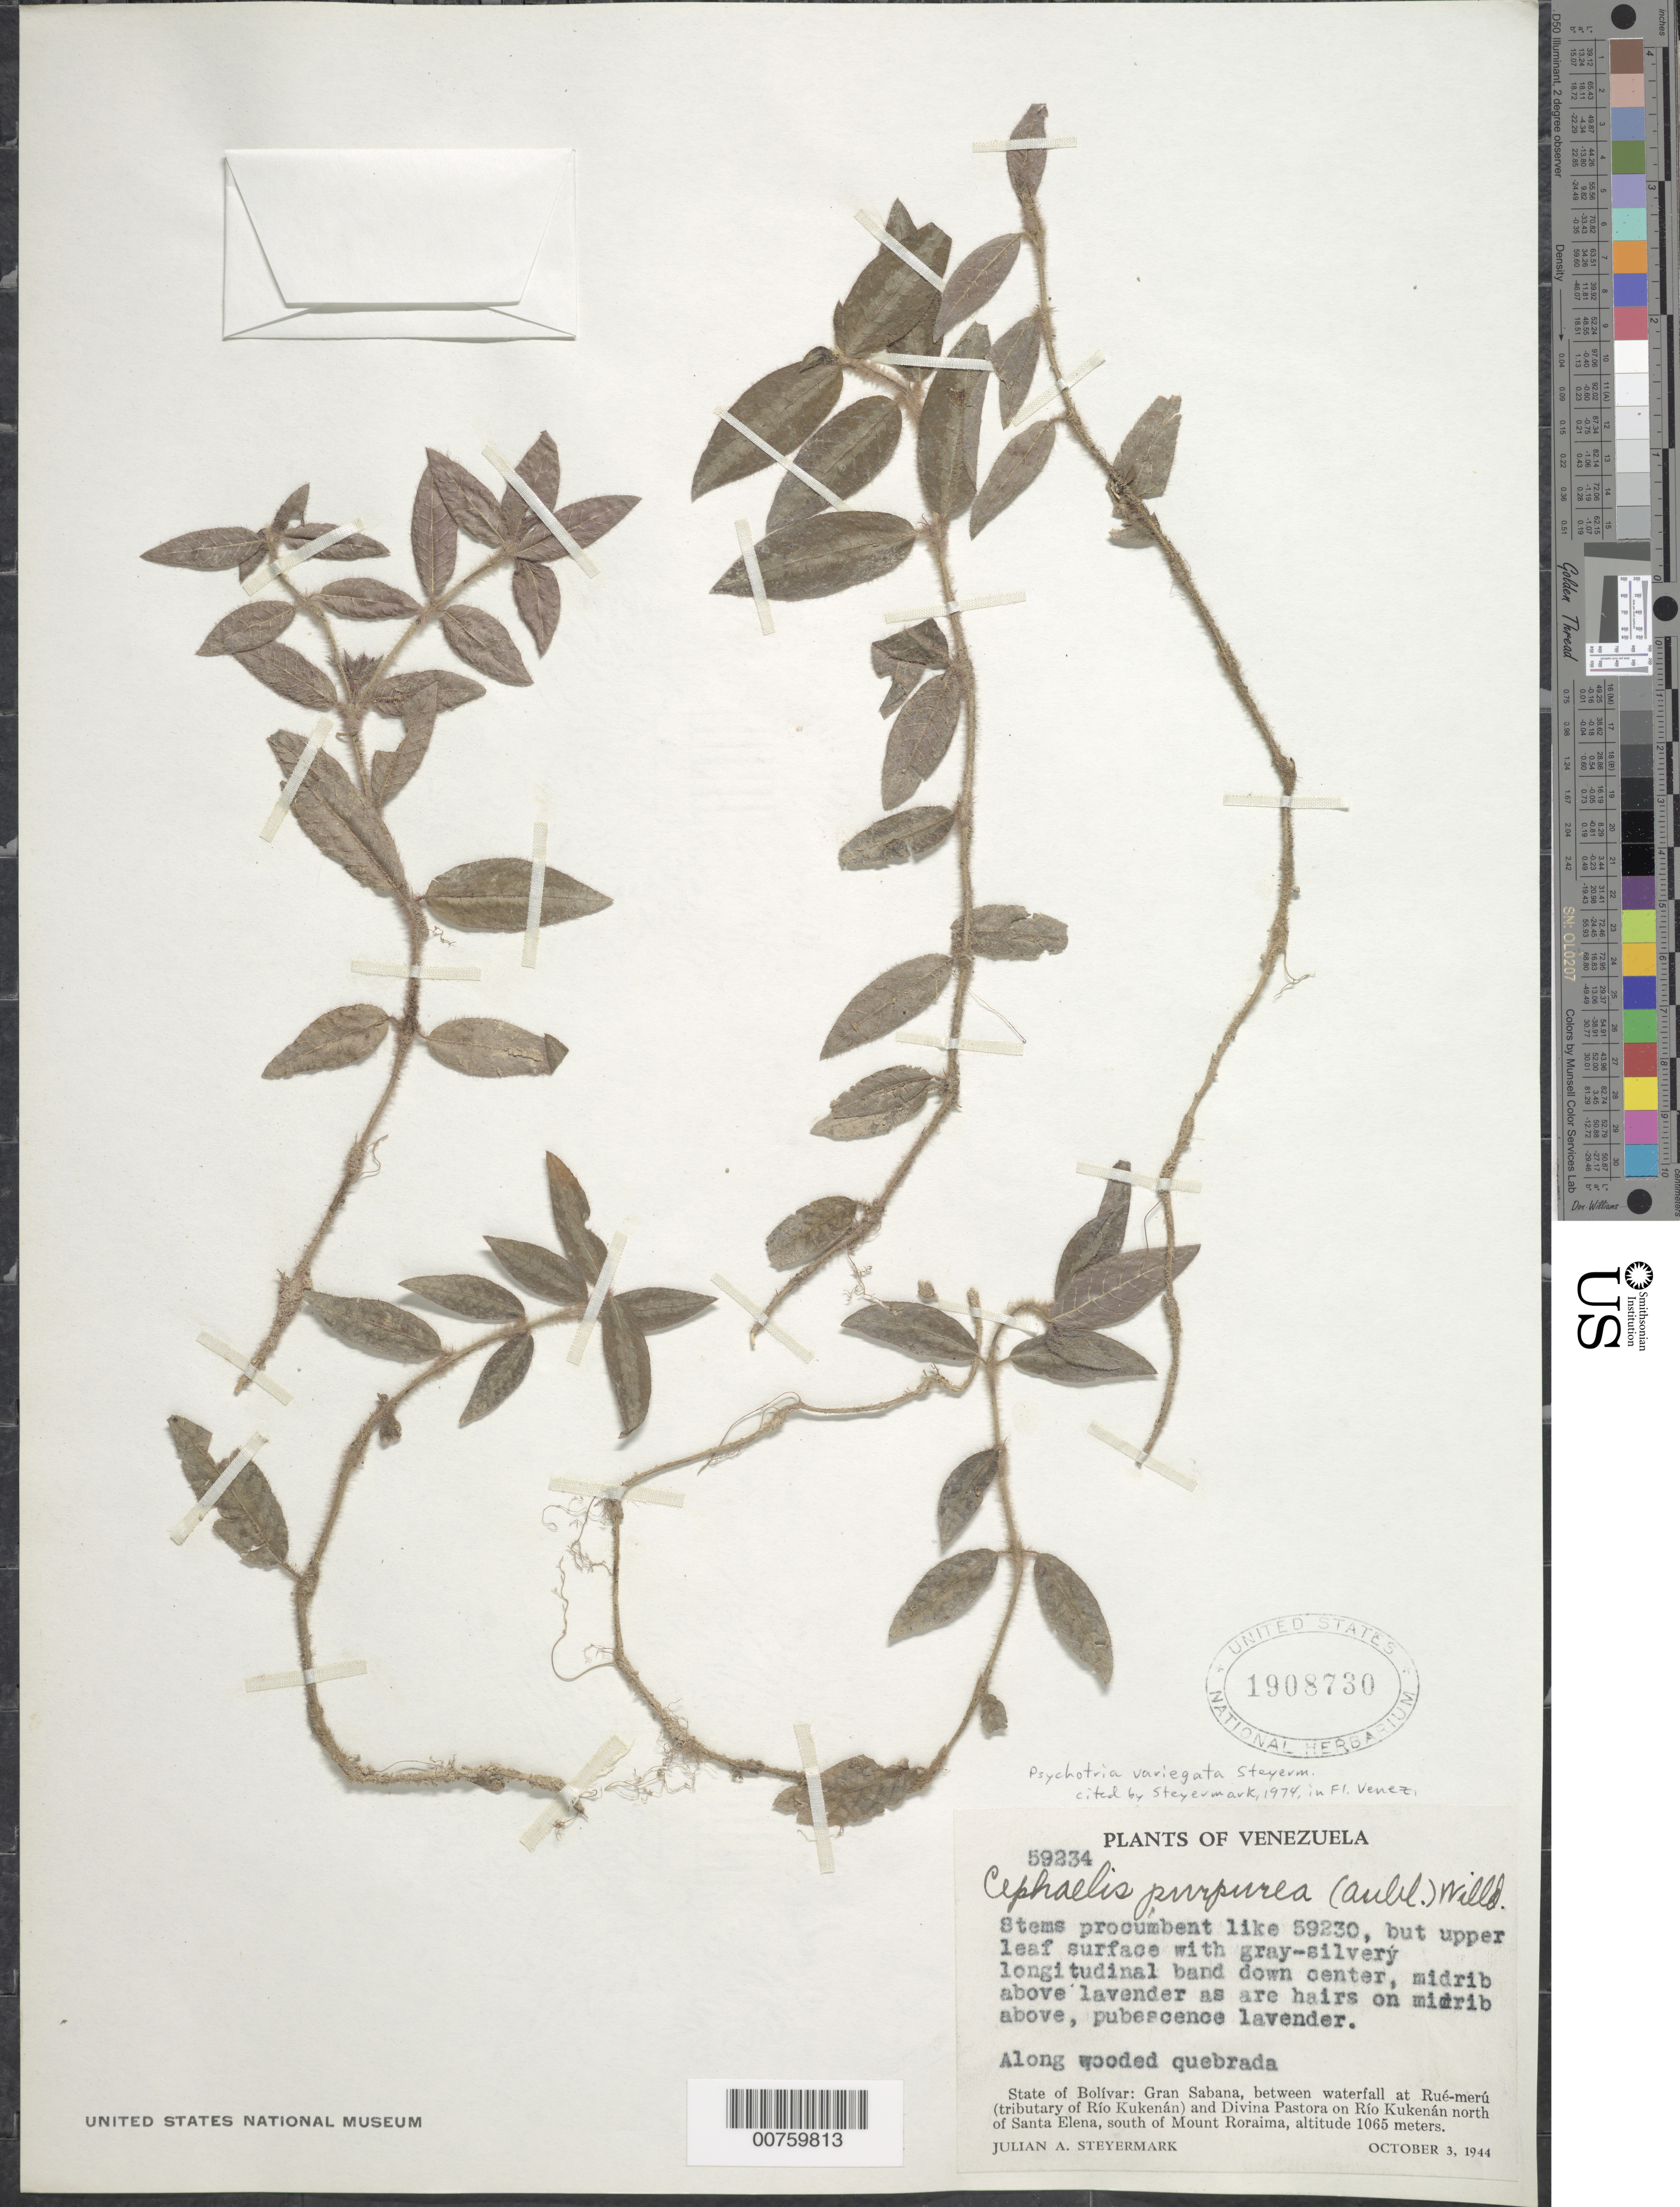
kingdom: Plantae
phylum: Tracheophyta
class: Magnoliopsida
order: Gentianales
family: Rubiaceae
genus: Psychotria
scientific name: Psychotria variegata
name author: Steyerm.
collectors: J. Steyermark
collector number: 59234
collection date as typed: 3-Oct-44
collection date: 1944-10-03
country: Venezuela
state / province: Bolívar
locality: Gran Sabana, between waterfall at Rué-merú (trib of Río Kukenán) and Divina Pastora on Río Kukenán, north of Santa Elena, south of Mount Roraima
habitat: Along wooded quebrada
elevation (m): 1065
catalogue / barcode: US 1908730